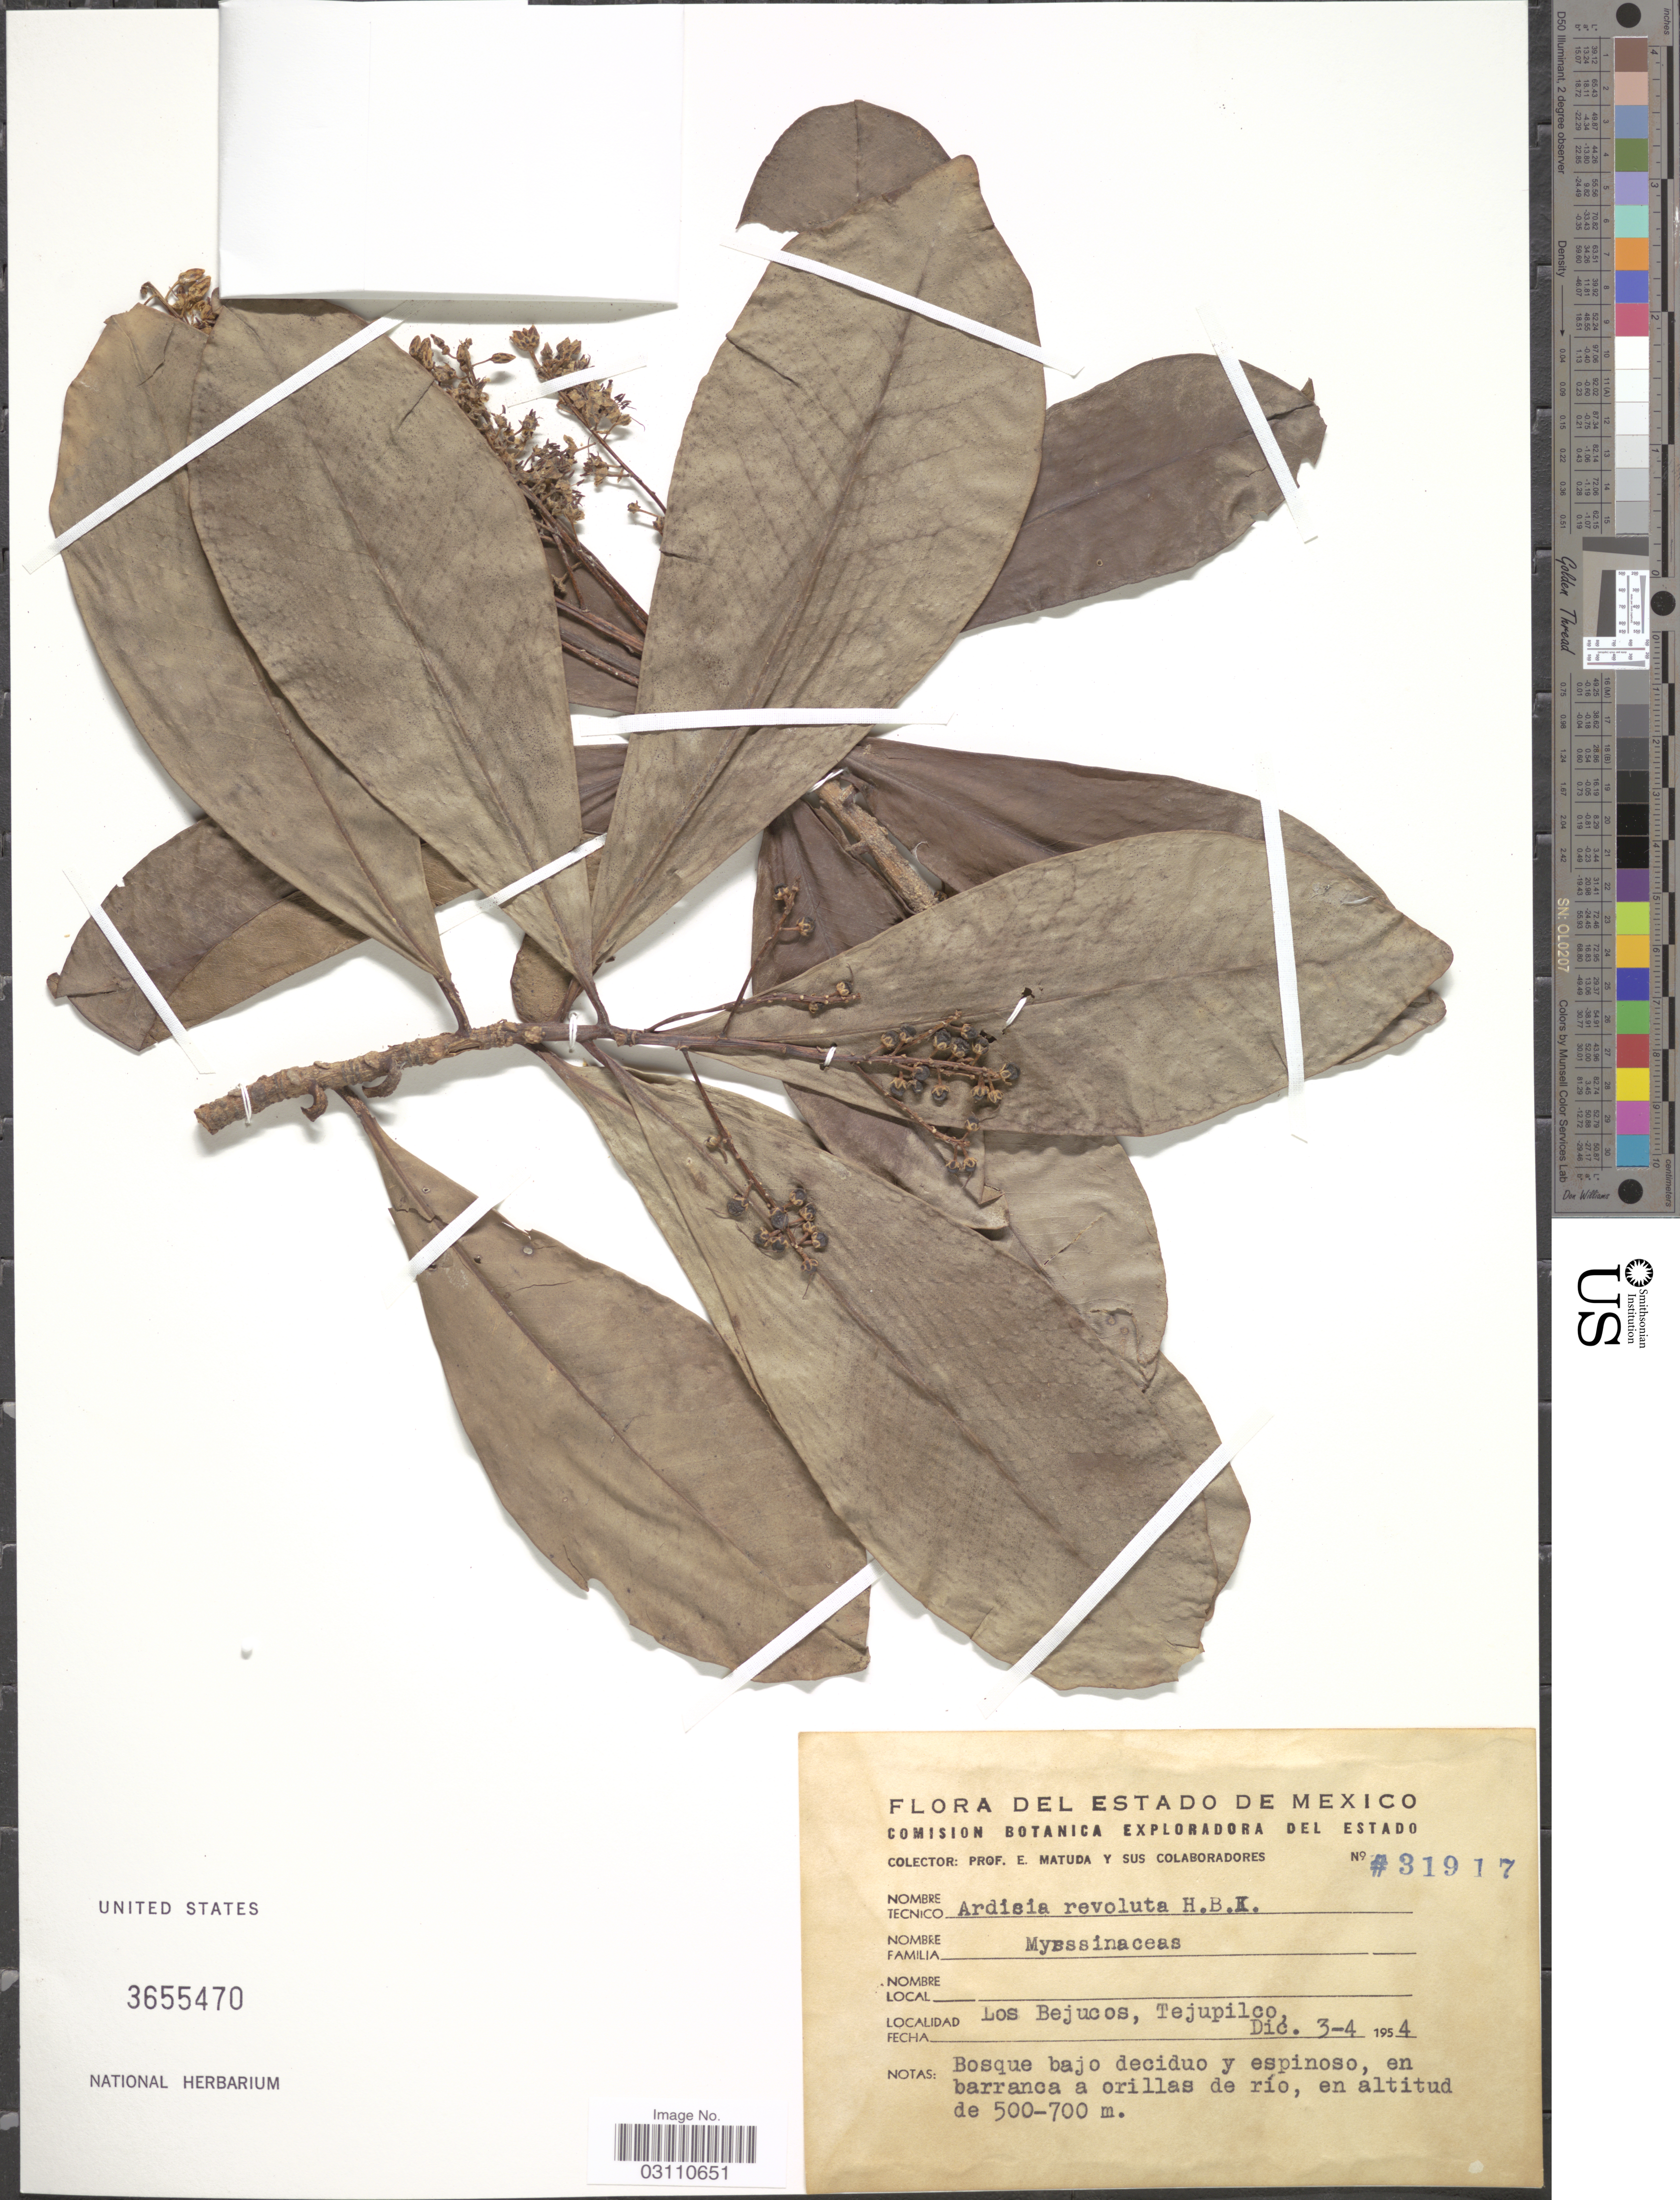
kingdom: Plantae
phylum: Tracheophyta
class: Magnoliopsida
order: Ericales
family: Primulaceae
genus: Ardisia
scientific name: Ardisia revoluta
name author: Kunth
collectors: E. Matuda & Sus Colaboradores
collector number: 31917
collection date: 1954-12-03/1954-12-04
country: Mexico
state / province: México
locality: Los Bejucos, Tejupilco.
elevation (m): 500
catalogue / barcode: US 3655470